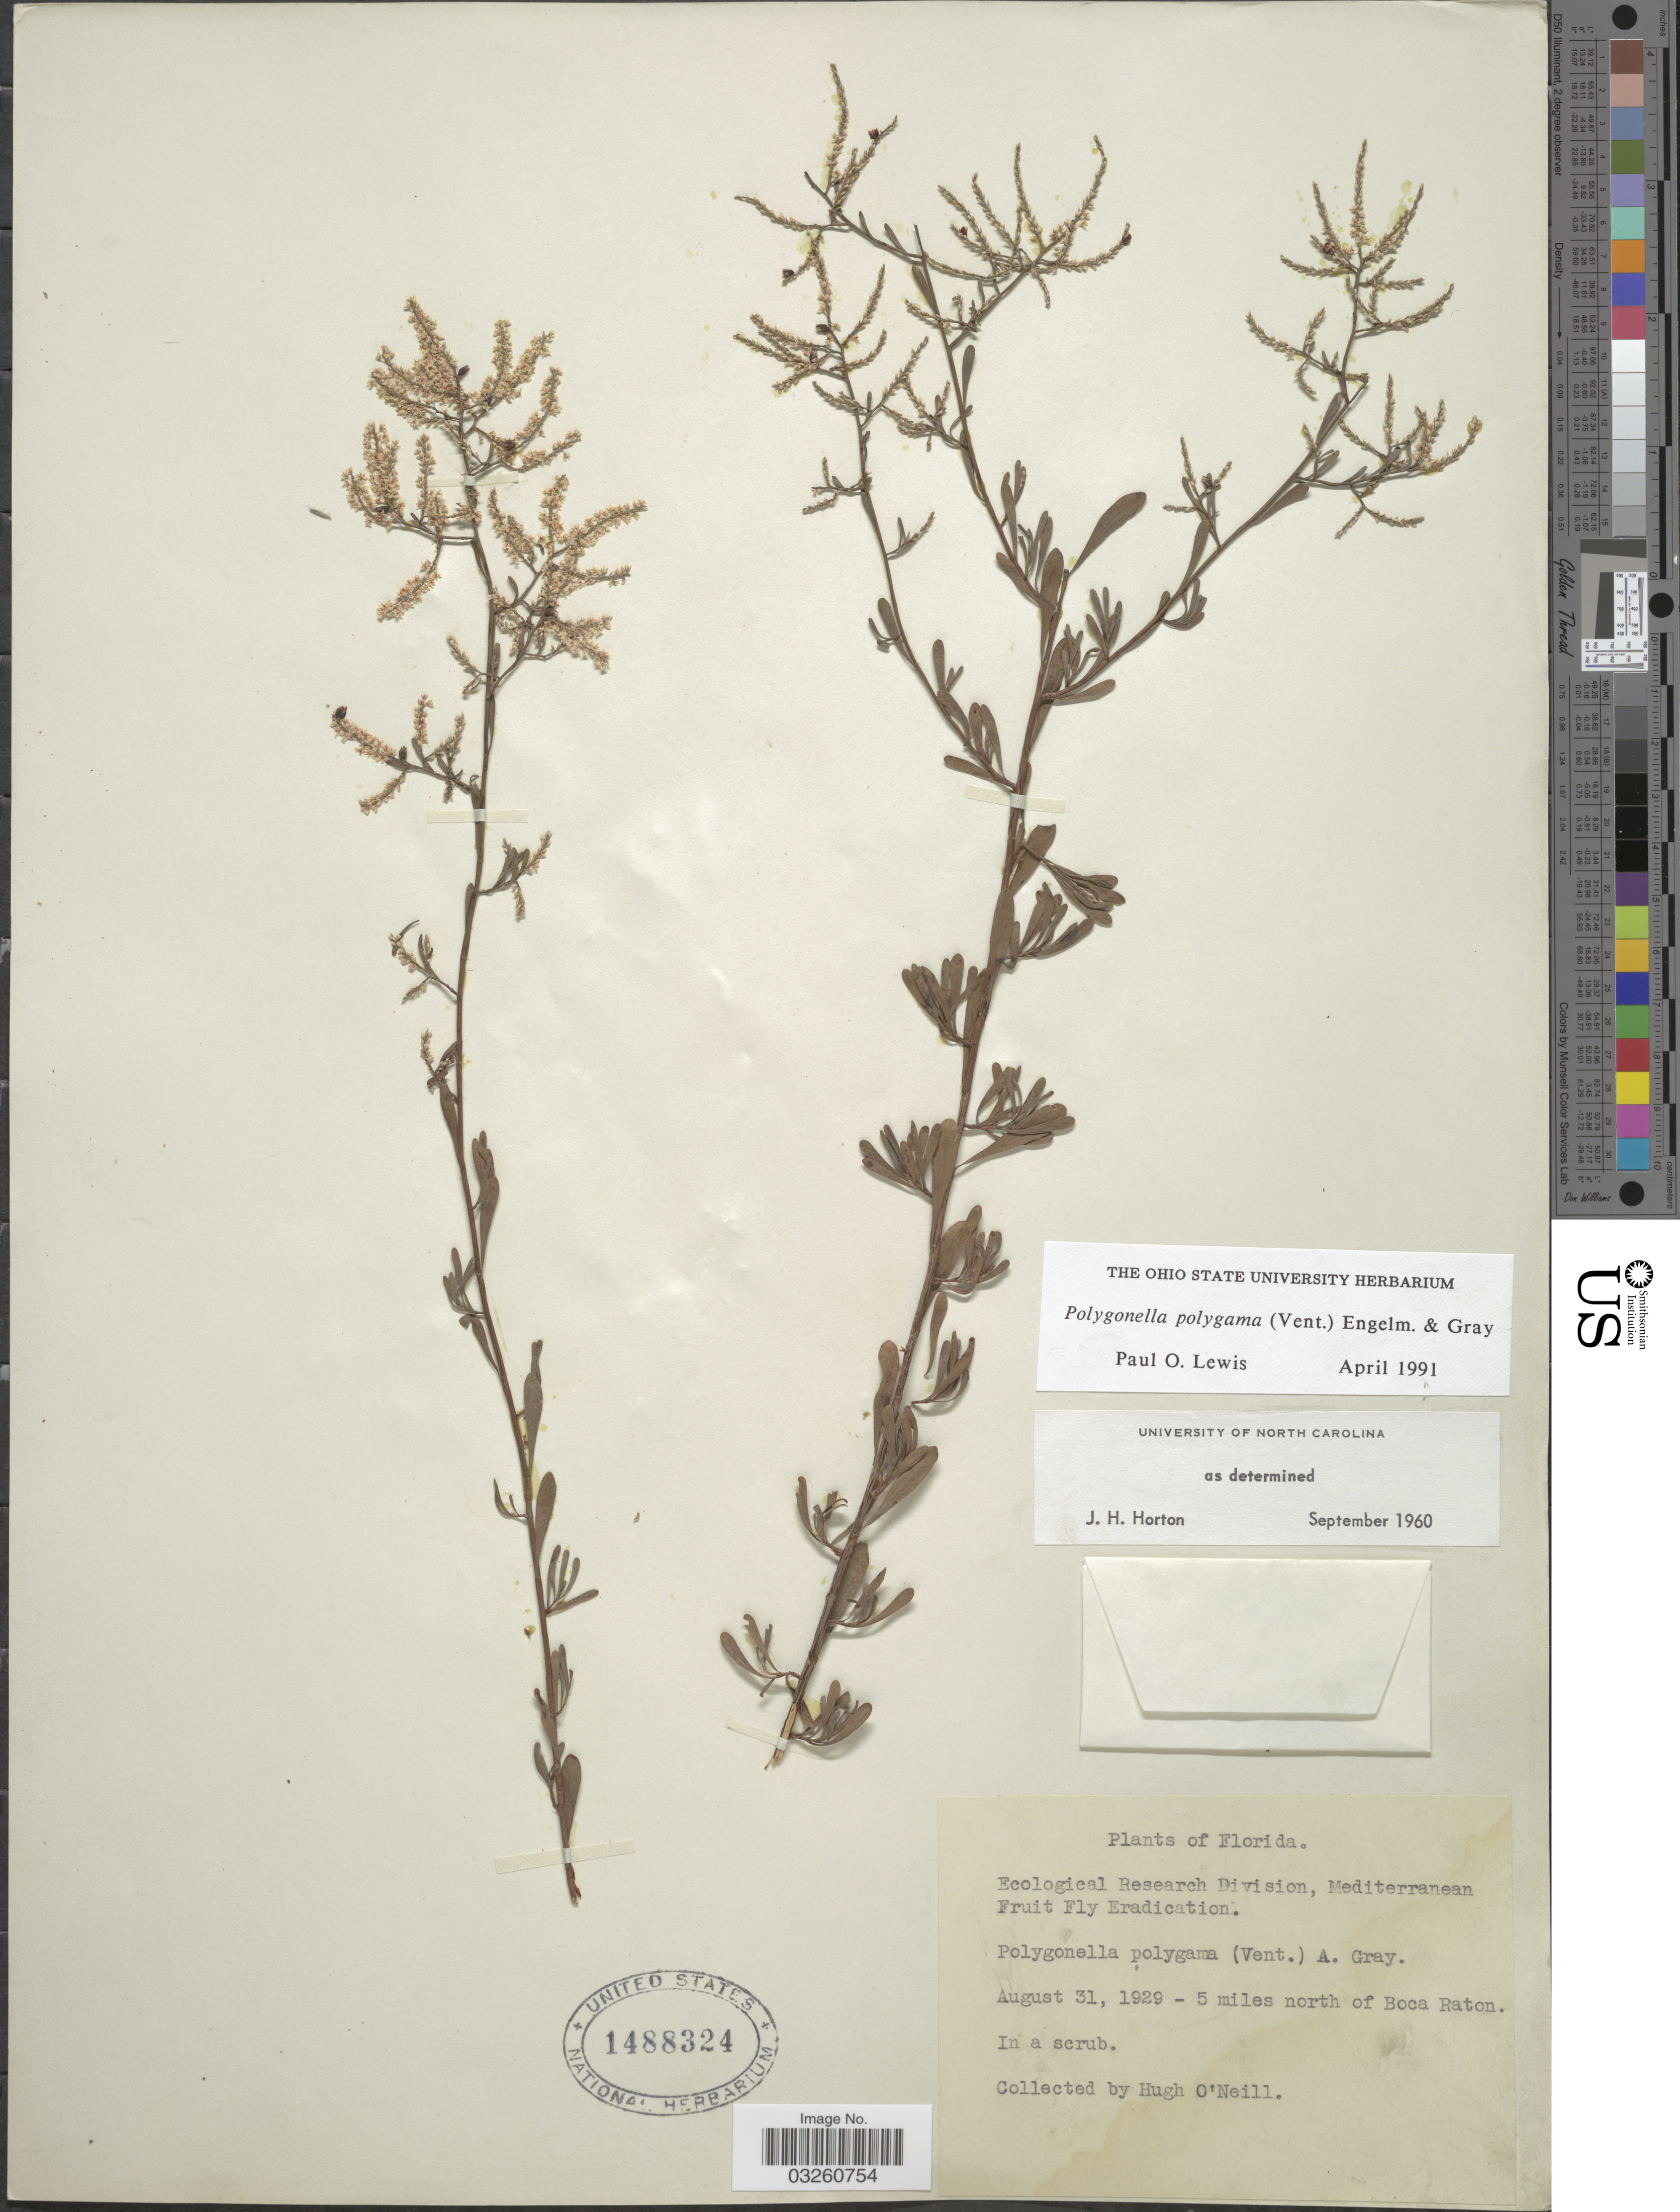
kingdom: Plantae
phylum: Tracheophyta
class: Magnoliopsida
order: Caryophyllales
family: Polygonaceae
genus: Polygonella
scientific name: Polygonella polygama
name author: (Vent.) Engelm. & A. Gray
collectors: H. O'Neill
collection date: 1929-08-31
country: United States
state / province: Florida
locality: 5 miles north of Boca Raton.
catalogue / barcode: US 1488324